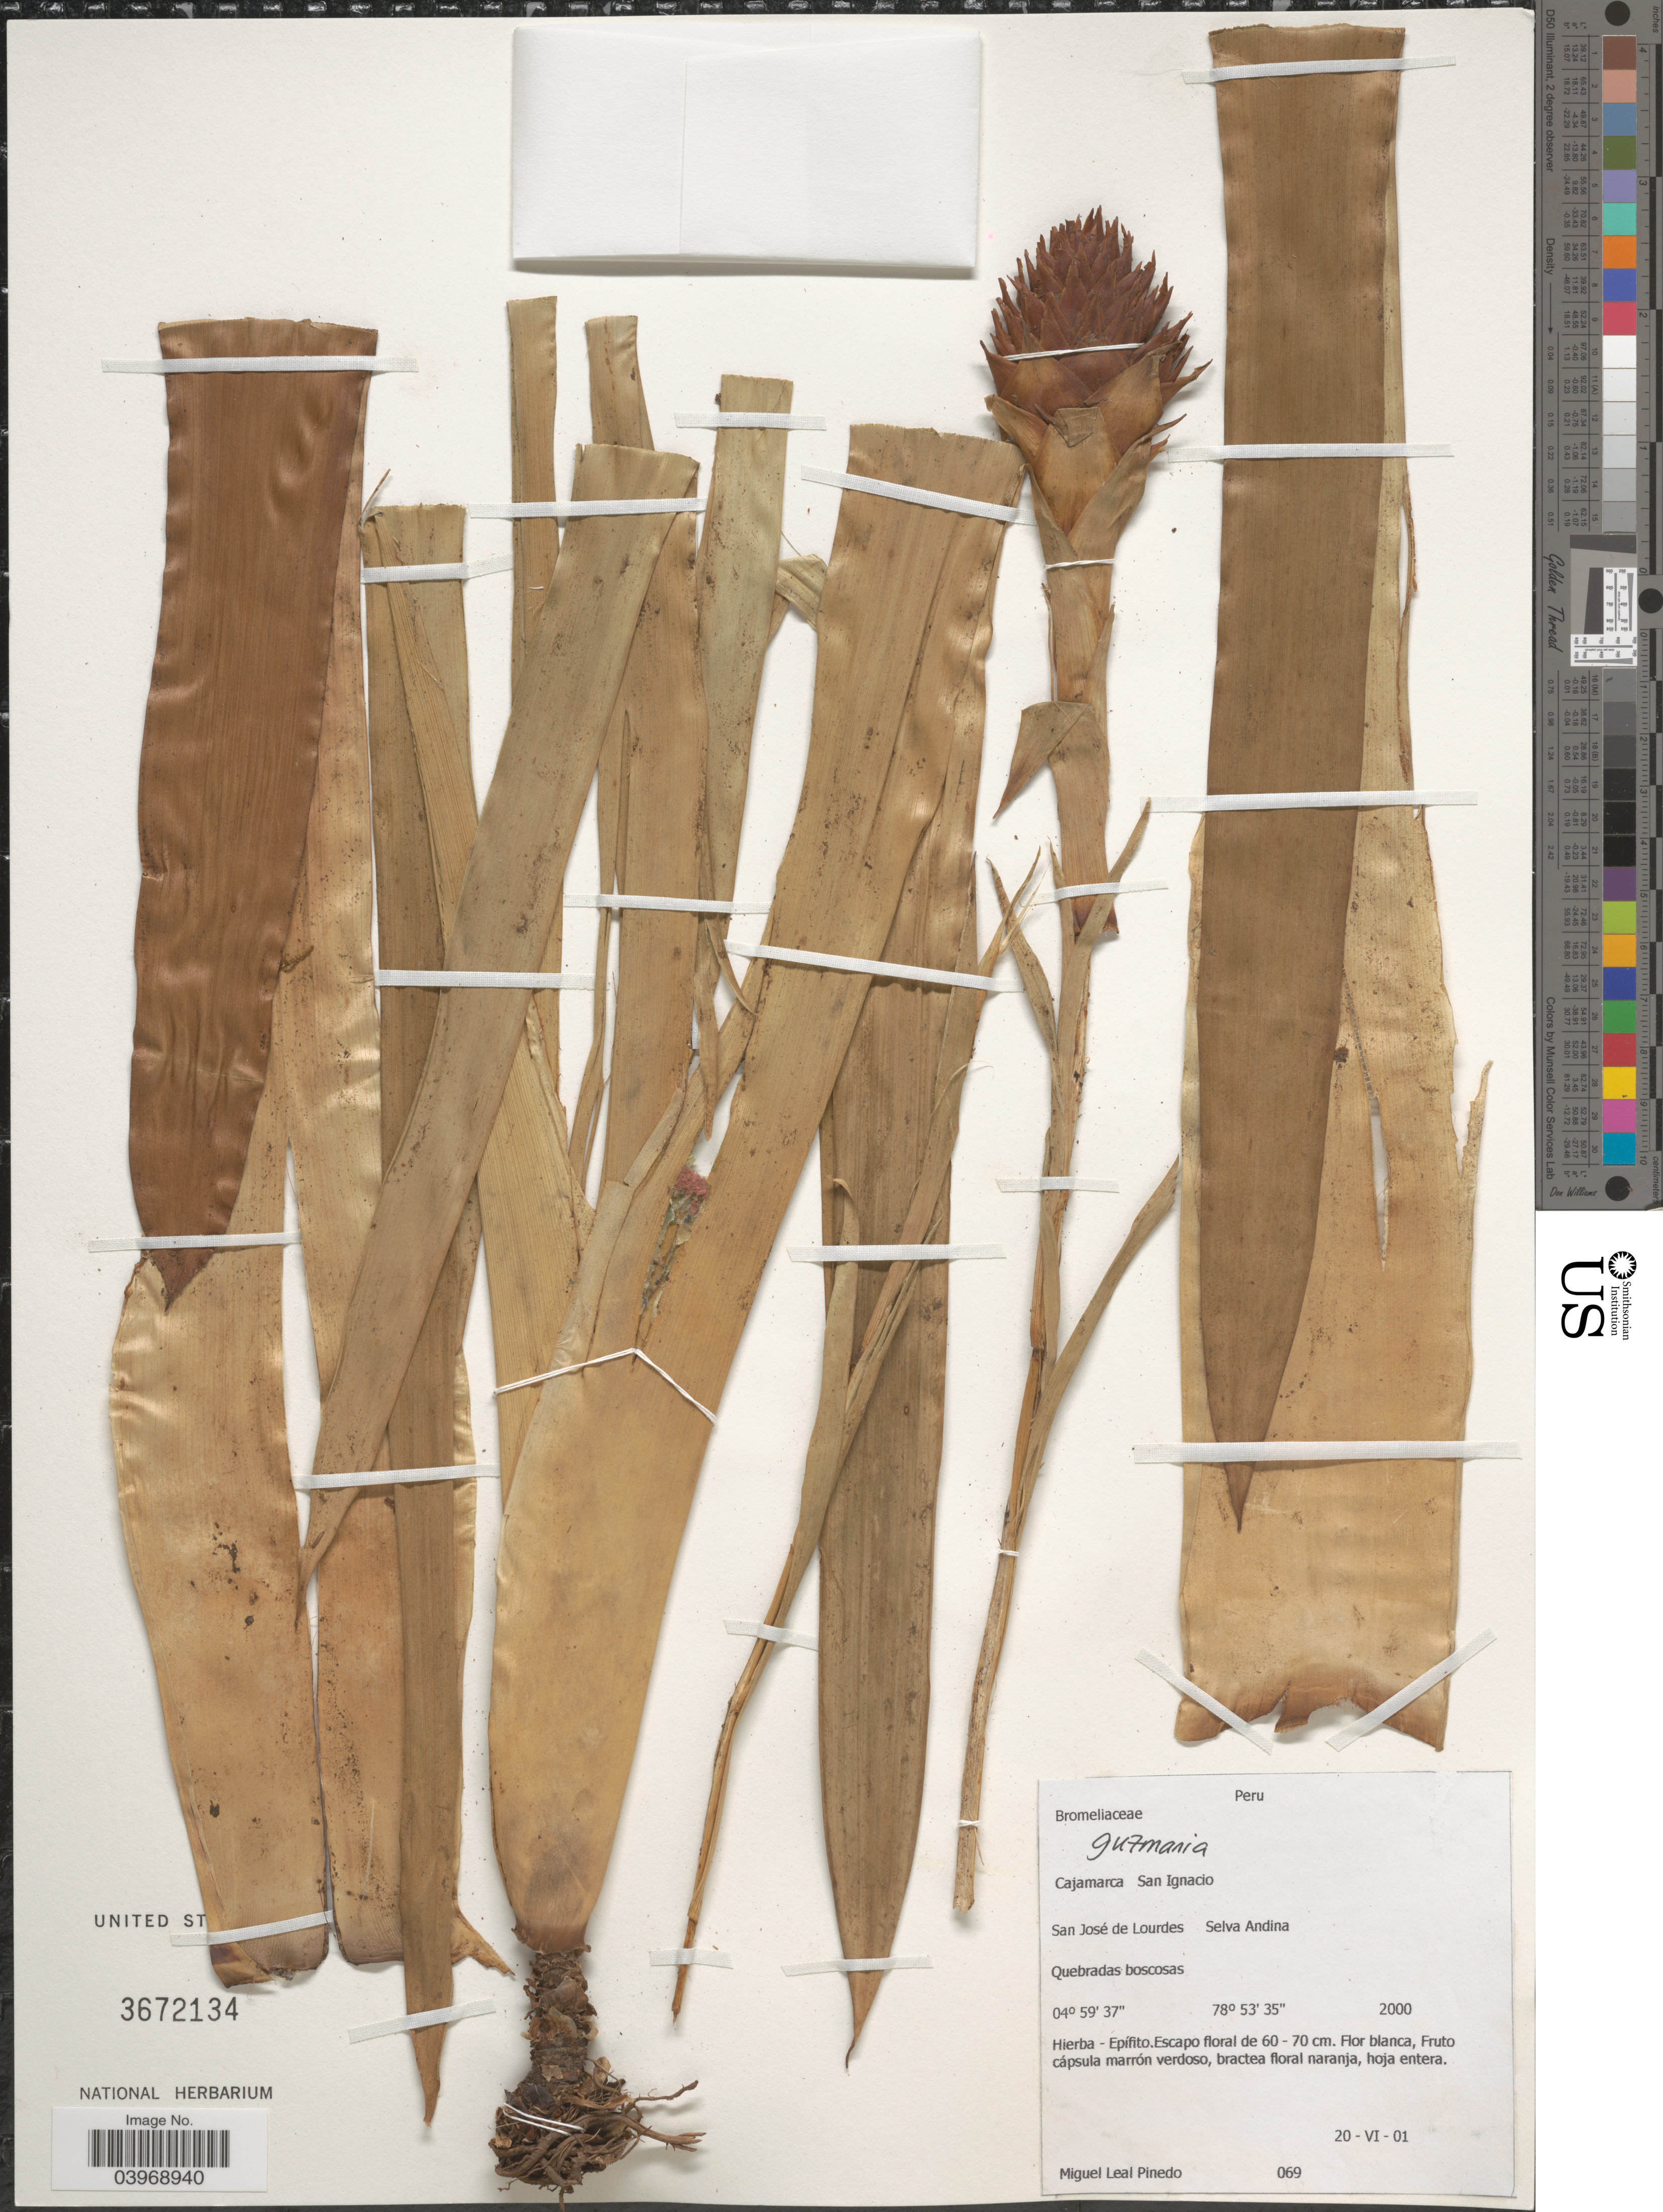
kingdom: Plantae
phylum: Tracheophyta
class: Liliopsida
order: Poales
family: Bromeliaceae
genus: Guzmania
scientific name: Guzmania sp.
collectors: M. E. Leal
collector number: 069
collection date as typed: Transcribed d/m/y: 20/6/1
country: Peru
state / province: Cajamarca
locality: San Ignacio. San José de Lourdes Selva Andina.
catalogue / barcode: US 3672134